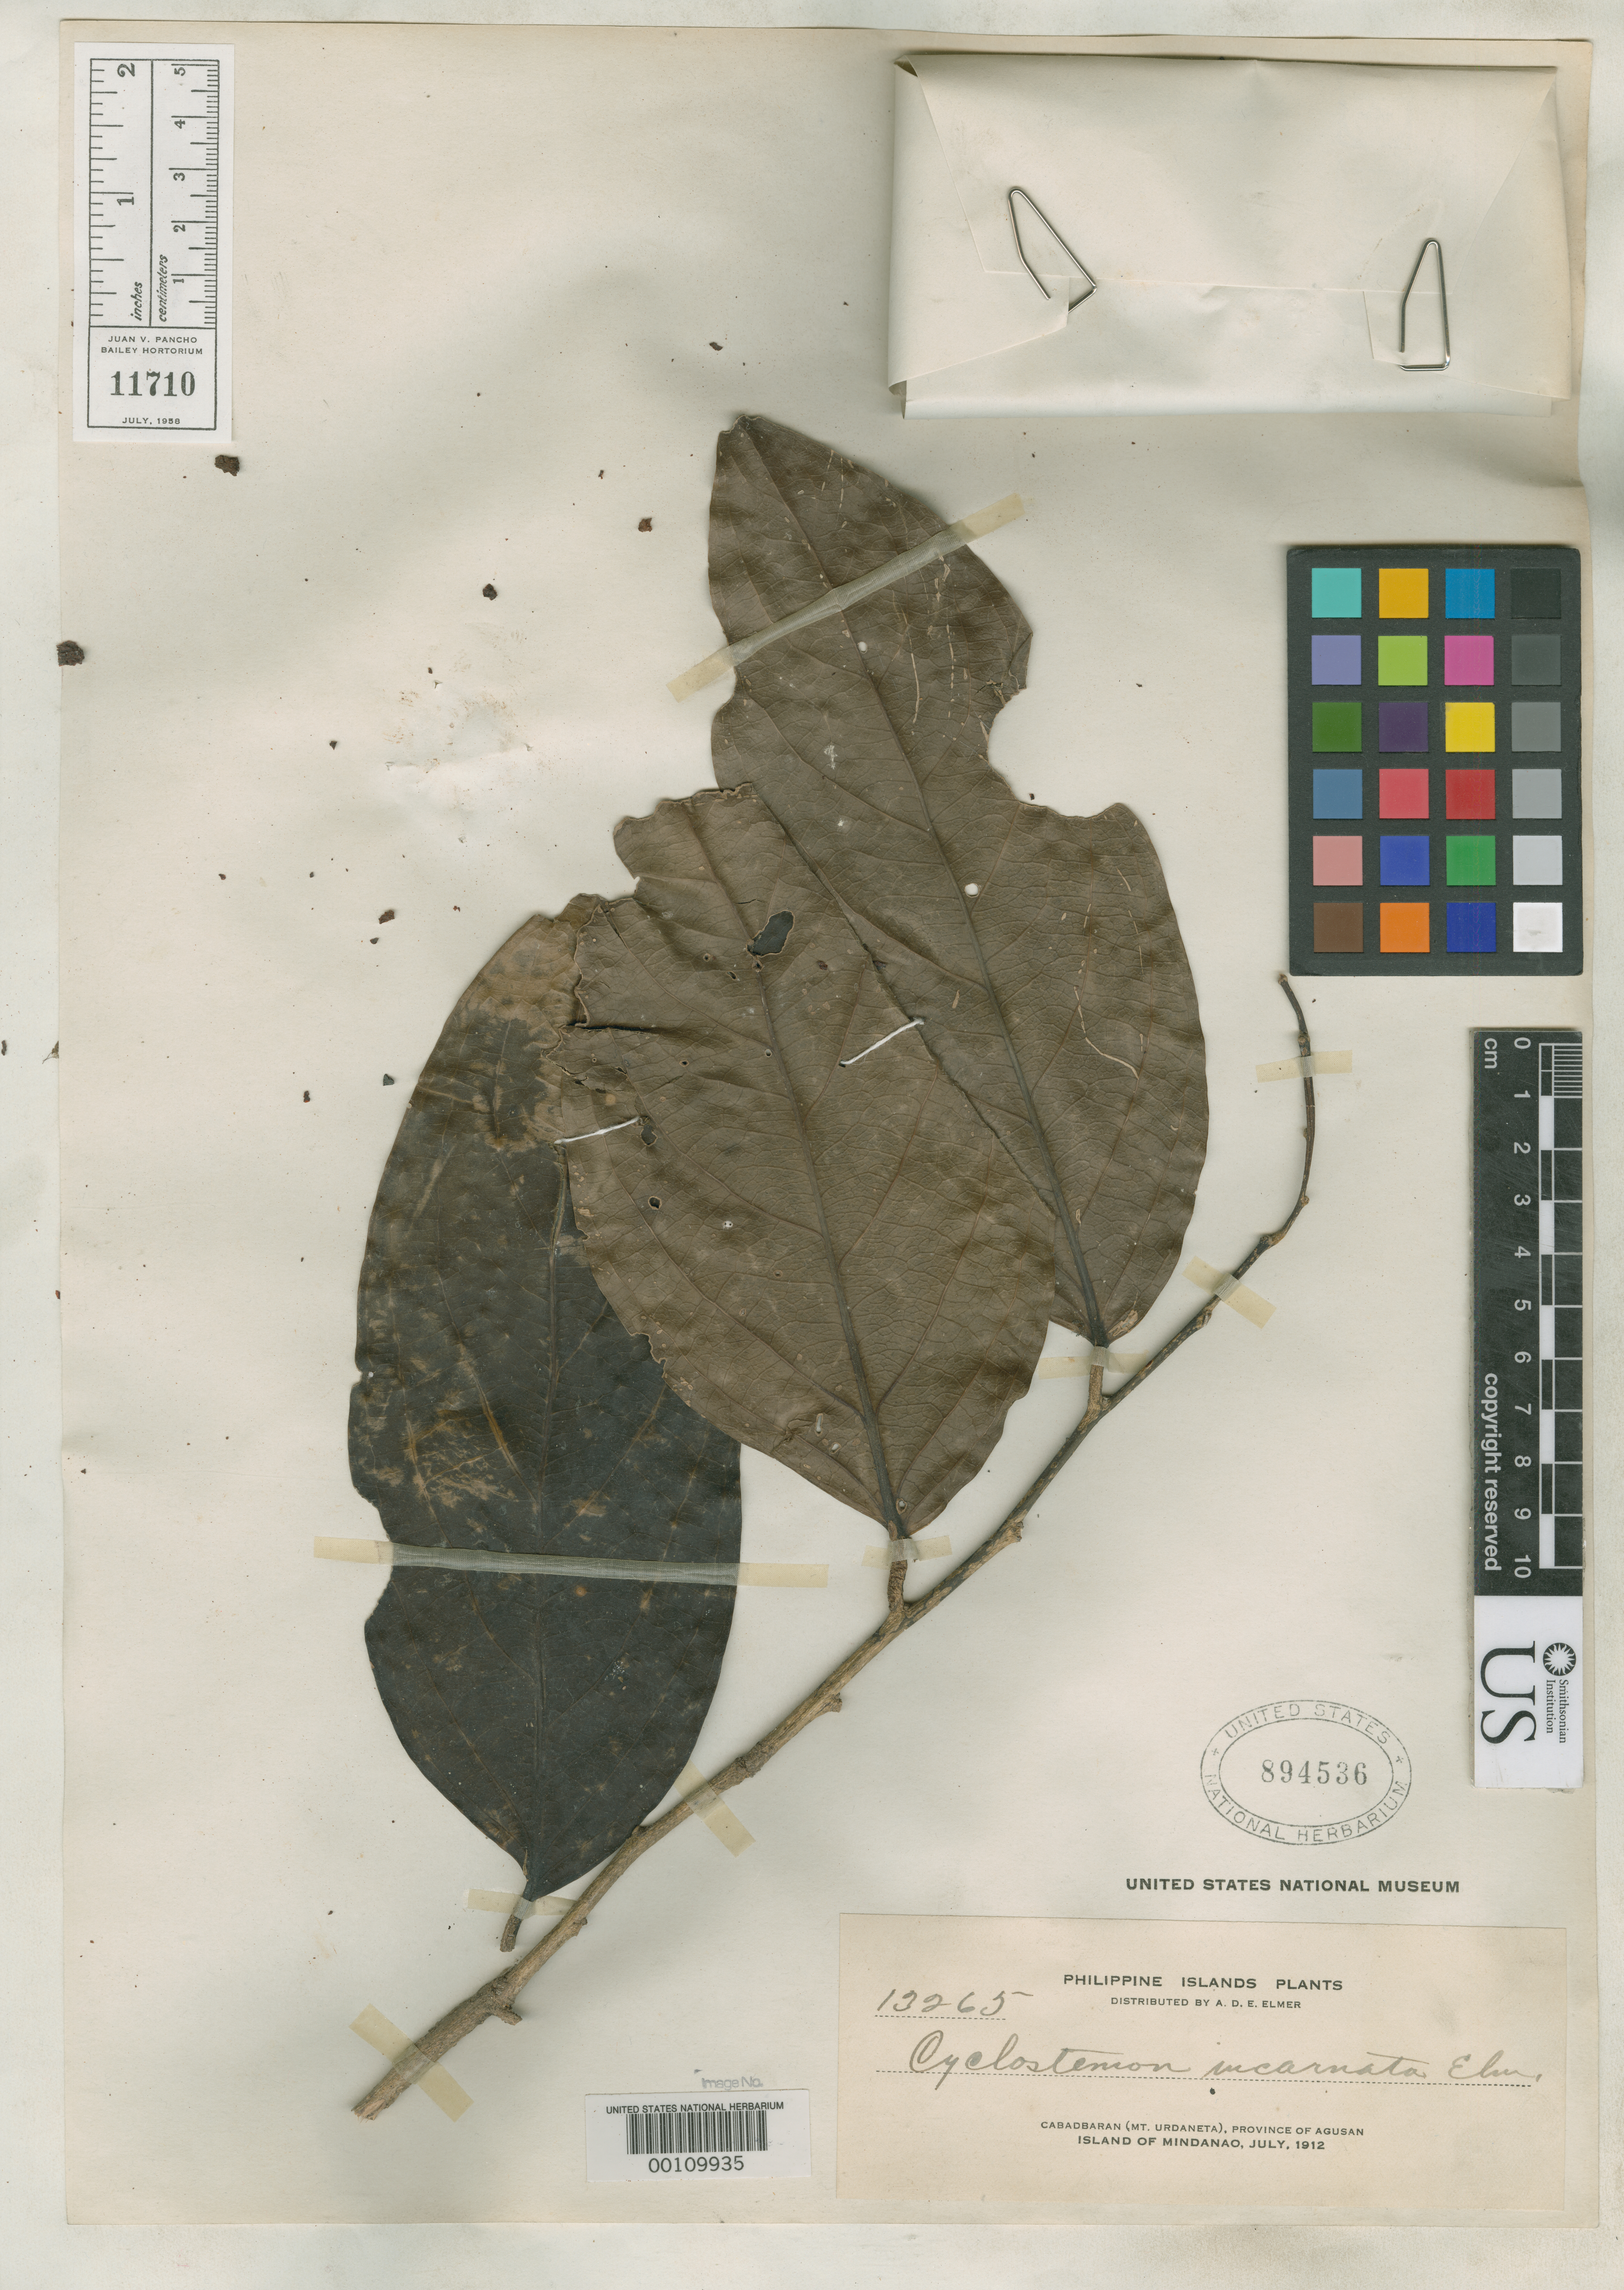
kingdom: Plantae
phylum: Tracheophyta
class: Magnoliopsida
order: Malpighiales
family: Putranjivaceae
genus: Cyclostemon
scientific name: Cyclostemon incarnatus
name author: Elmer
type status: Isotype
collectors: A. D. E. Elmer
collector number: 13265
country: Philippines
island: Mindanao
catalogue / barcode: US 894536